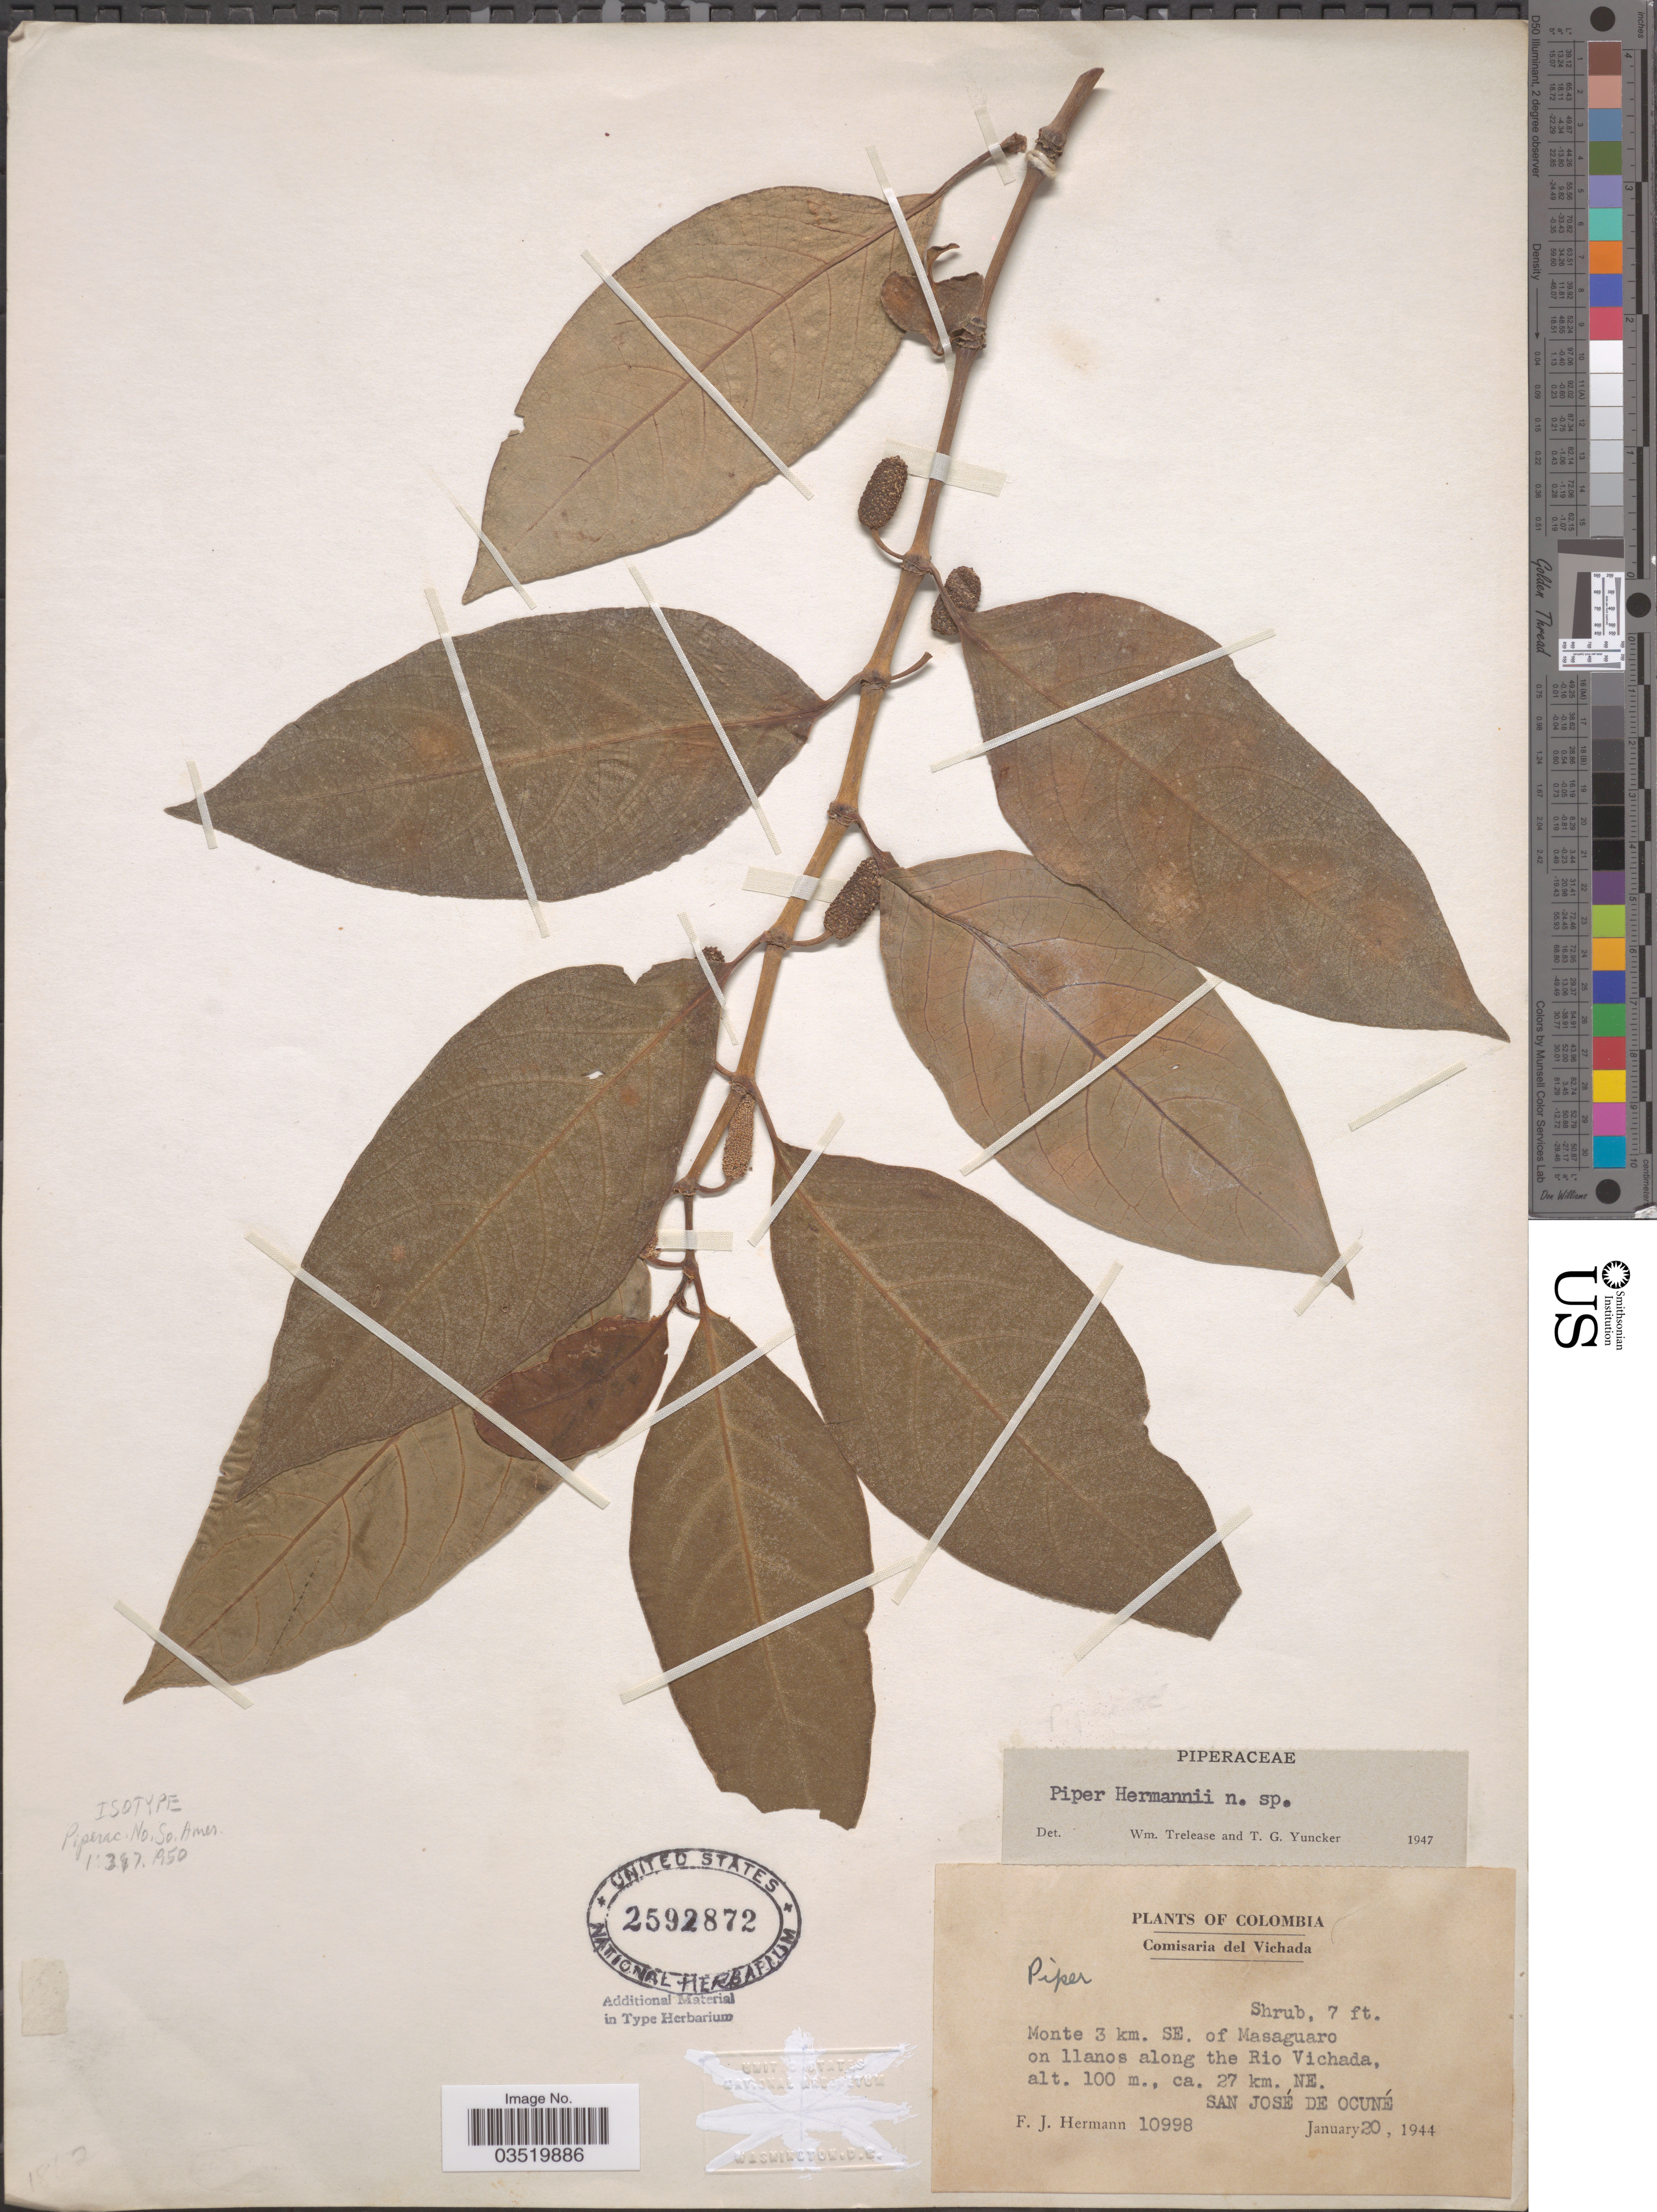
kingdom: Plantae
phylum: Tracheophyta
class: Magnoliopsida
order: Piperales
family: Piperaceae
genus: Piper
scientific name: Piper hermannii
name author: Trel. & Yunck.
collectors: F. J. Hermann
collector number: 10998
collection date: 1944-01-20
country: Colombia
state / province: Vichada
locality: Comisaria del Vichada. Monte 3 km. SE. of Masaguaro on llanos along the Rio Vichada, ca. 27 km. NE. San José de Ocuné.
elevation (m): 100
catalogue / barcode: US 2592872